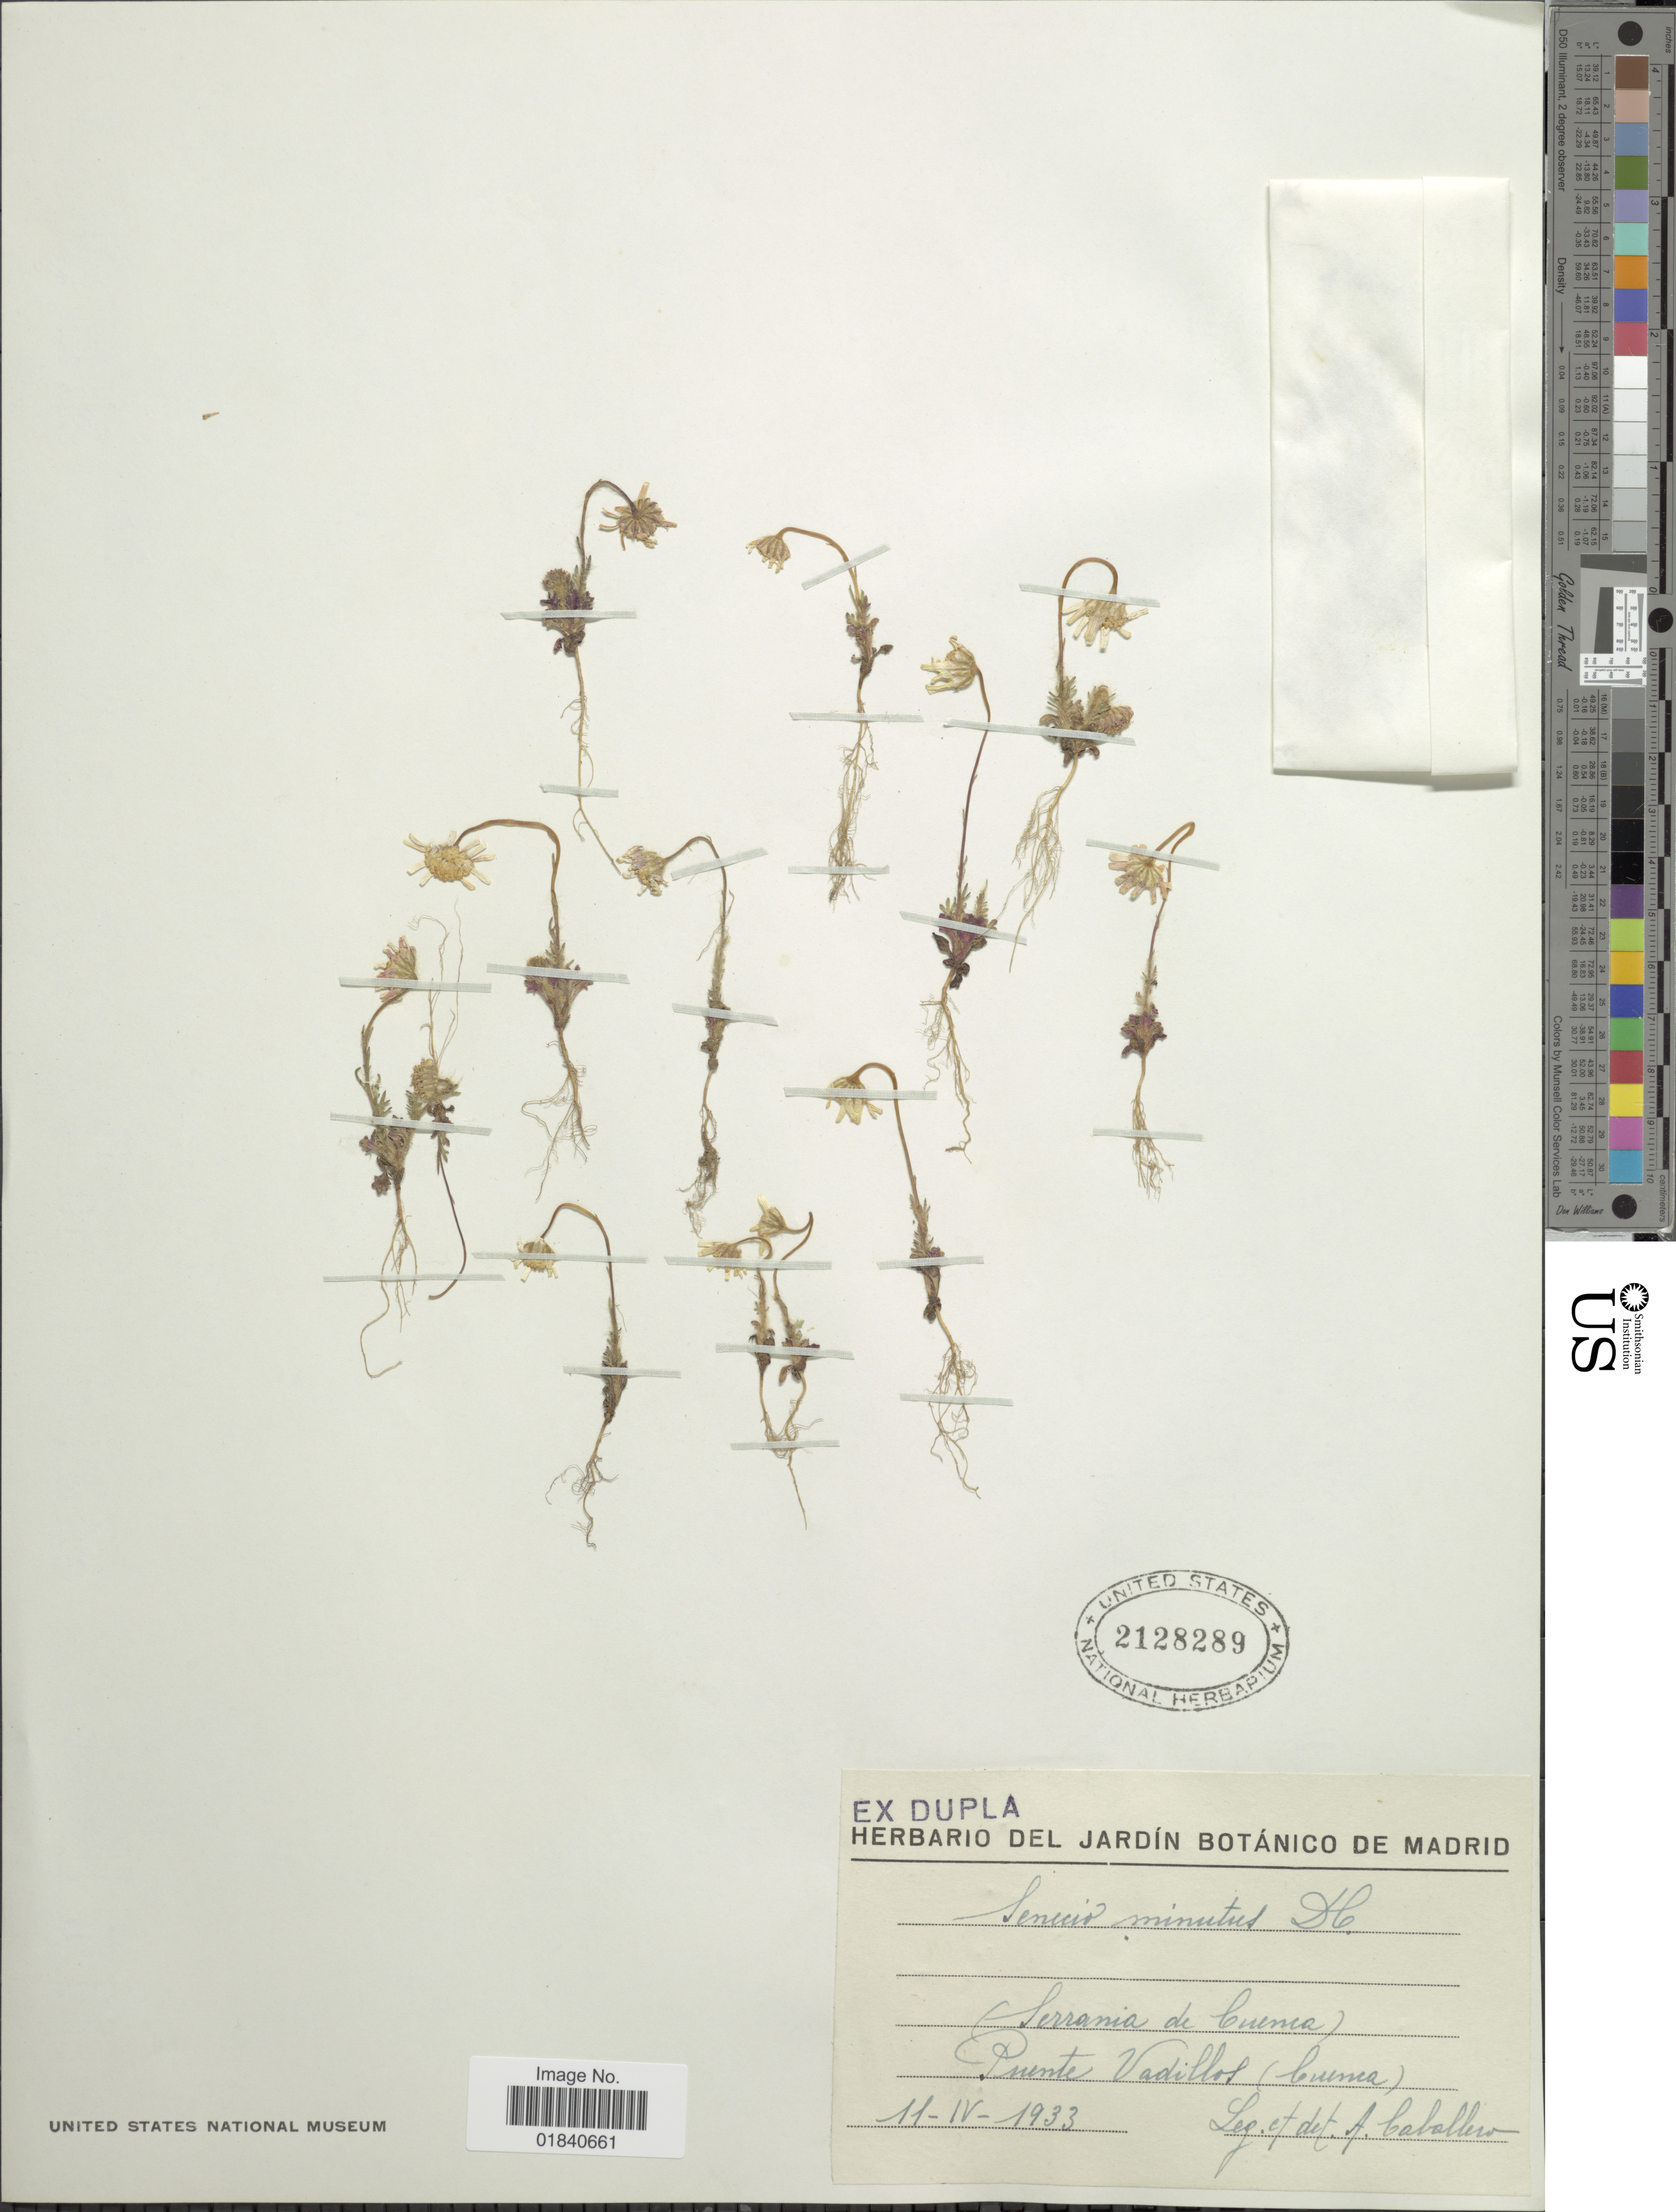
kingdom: Plantae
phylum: Tracheophyta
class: Magnoliopsida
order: Asterales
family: Asteraceae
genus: Jacobaea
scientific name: Jacobaea minuta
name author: (Cav.) Pelser & Veldkamp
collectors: A. Caballero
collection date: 1933-04-11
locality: (Serrania de Cuenca). Puente Vadillos [interpreted] (Cuenca)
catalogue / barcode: US 2128289